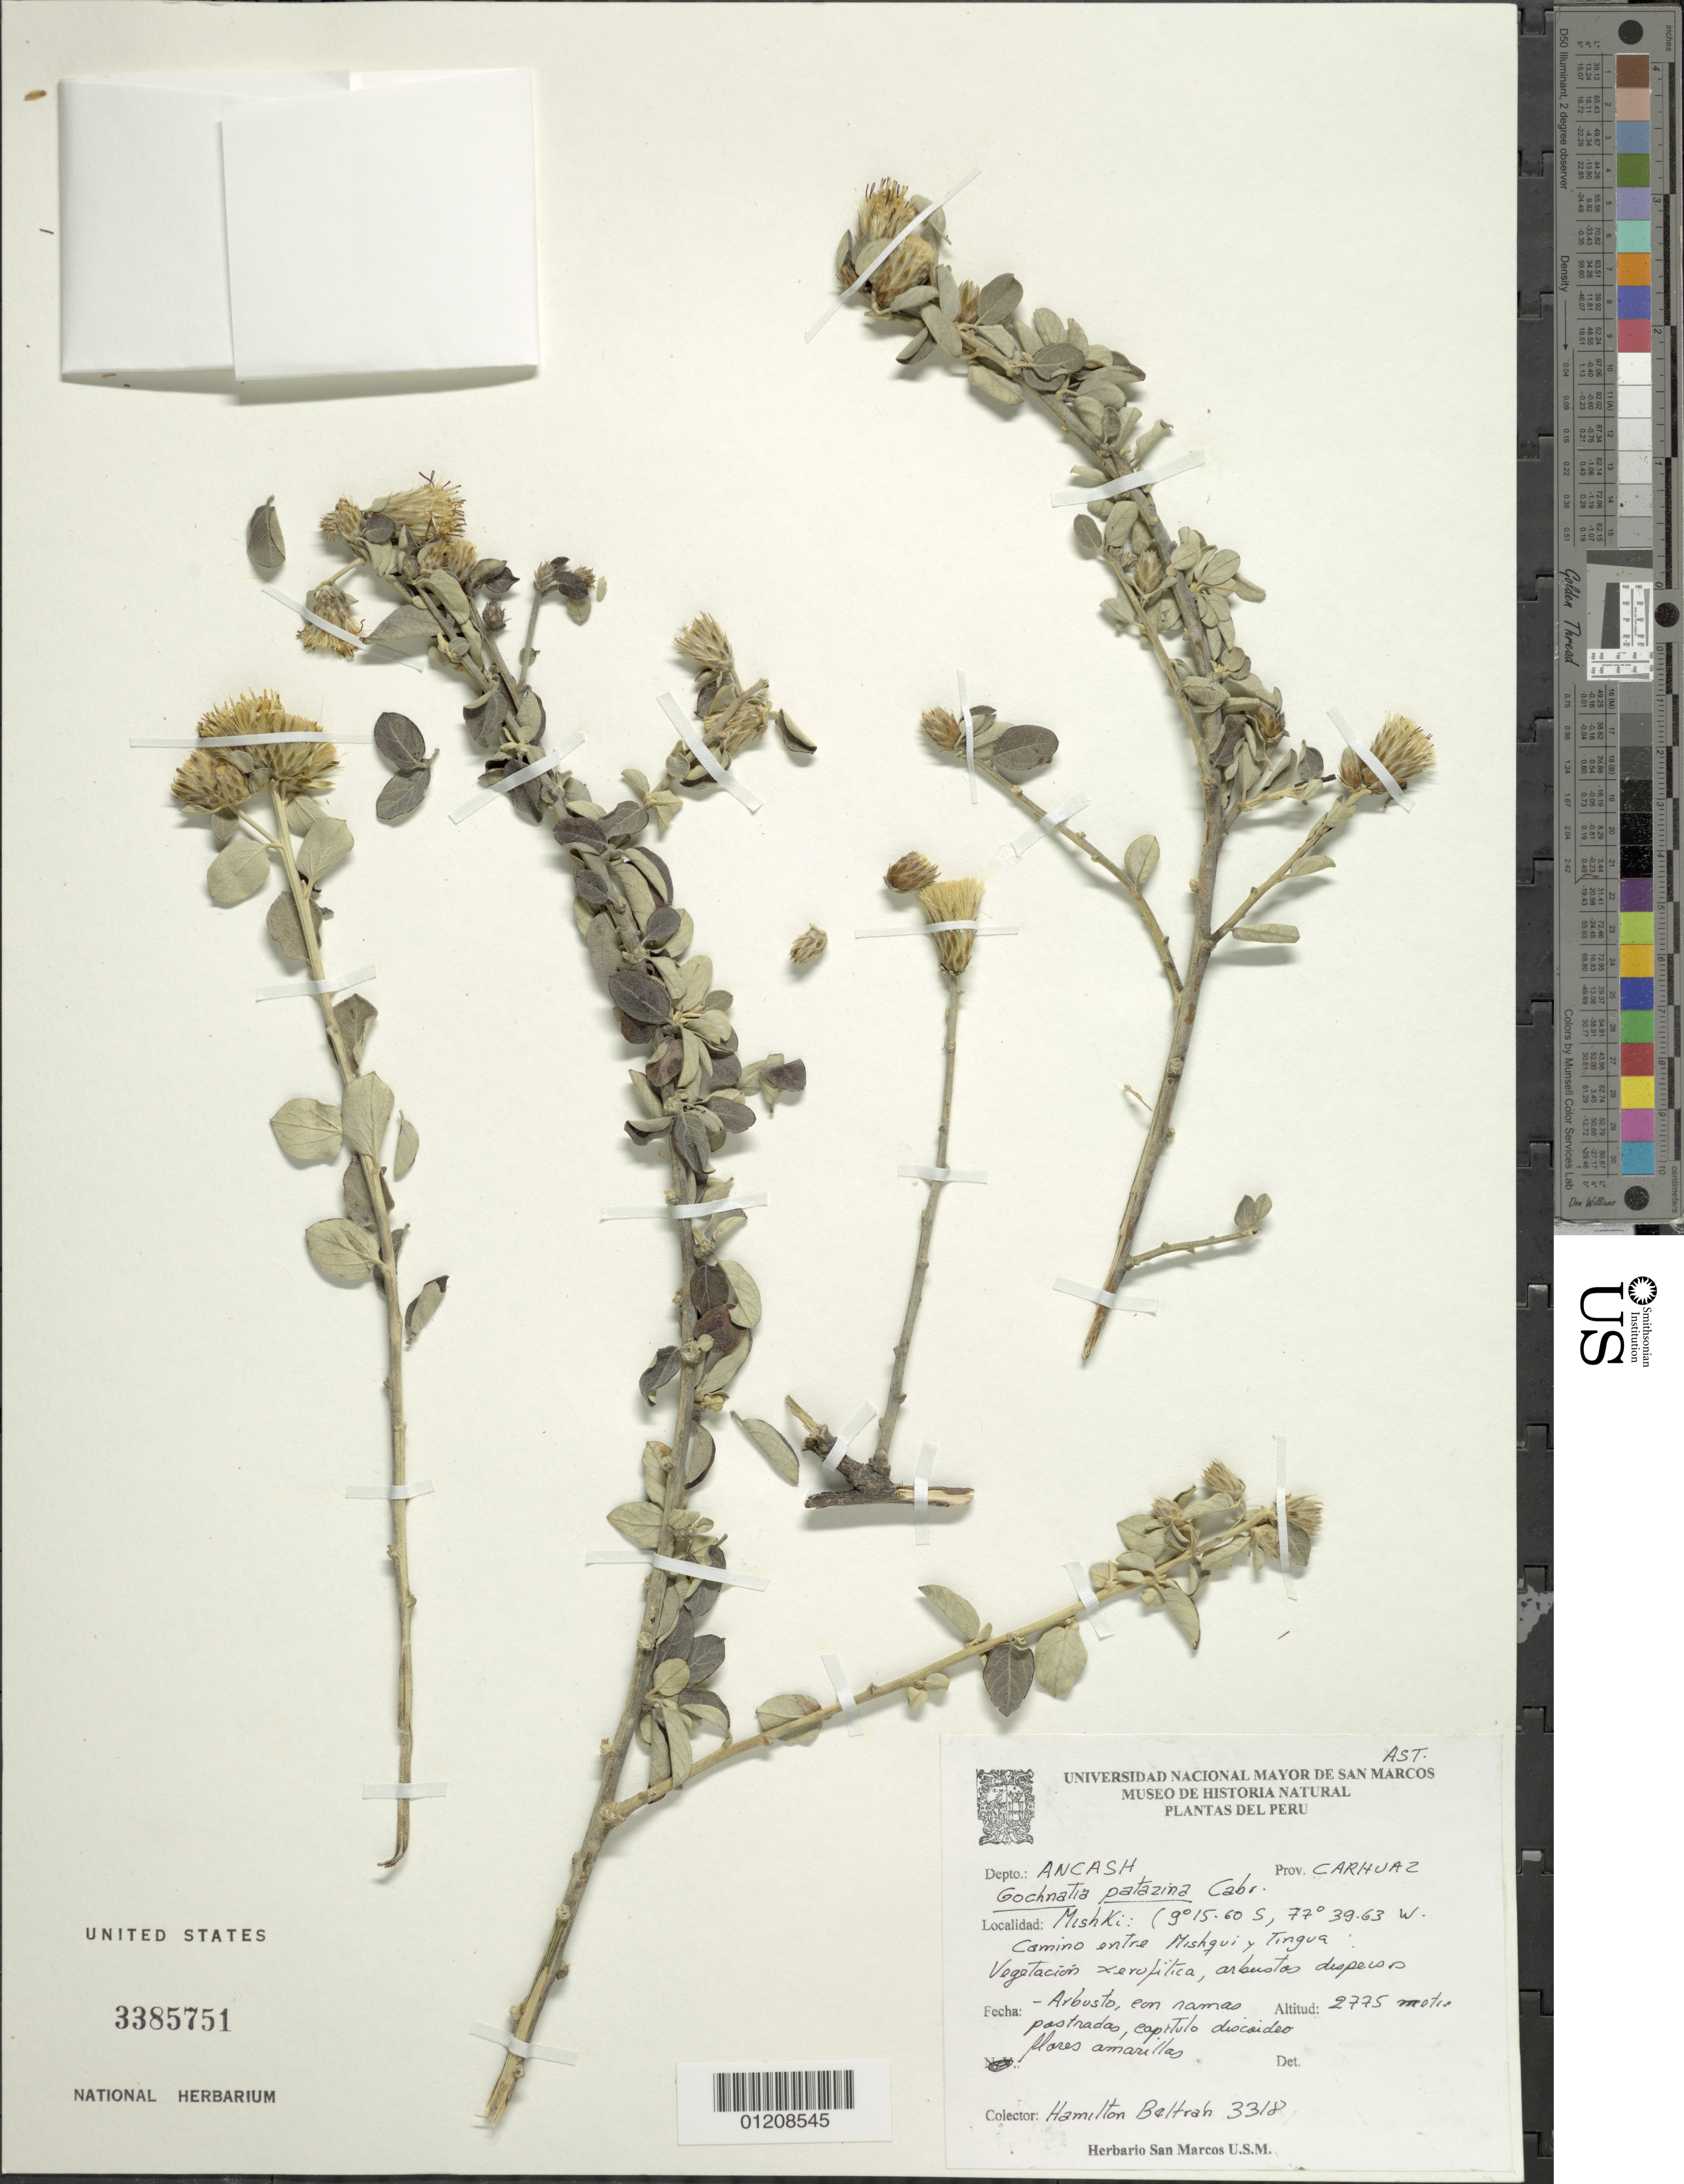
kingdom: Plantae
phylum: Tracheophyta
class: Magnoliopsida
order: Asterales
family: Asteraceae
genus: Gochnatia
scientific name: Gochnatia patazina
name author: Cabrera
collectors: H. Beltran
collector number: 3318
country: Peru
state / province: Ancash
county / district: Carhuaz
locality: Camino entre Mishqui y Tinco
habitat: vegetacion xerofilica, arbustos dispersos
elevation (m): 2775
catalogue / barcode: US 3385751